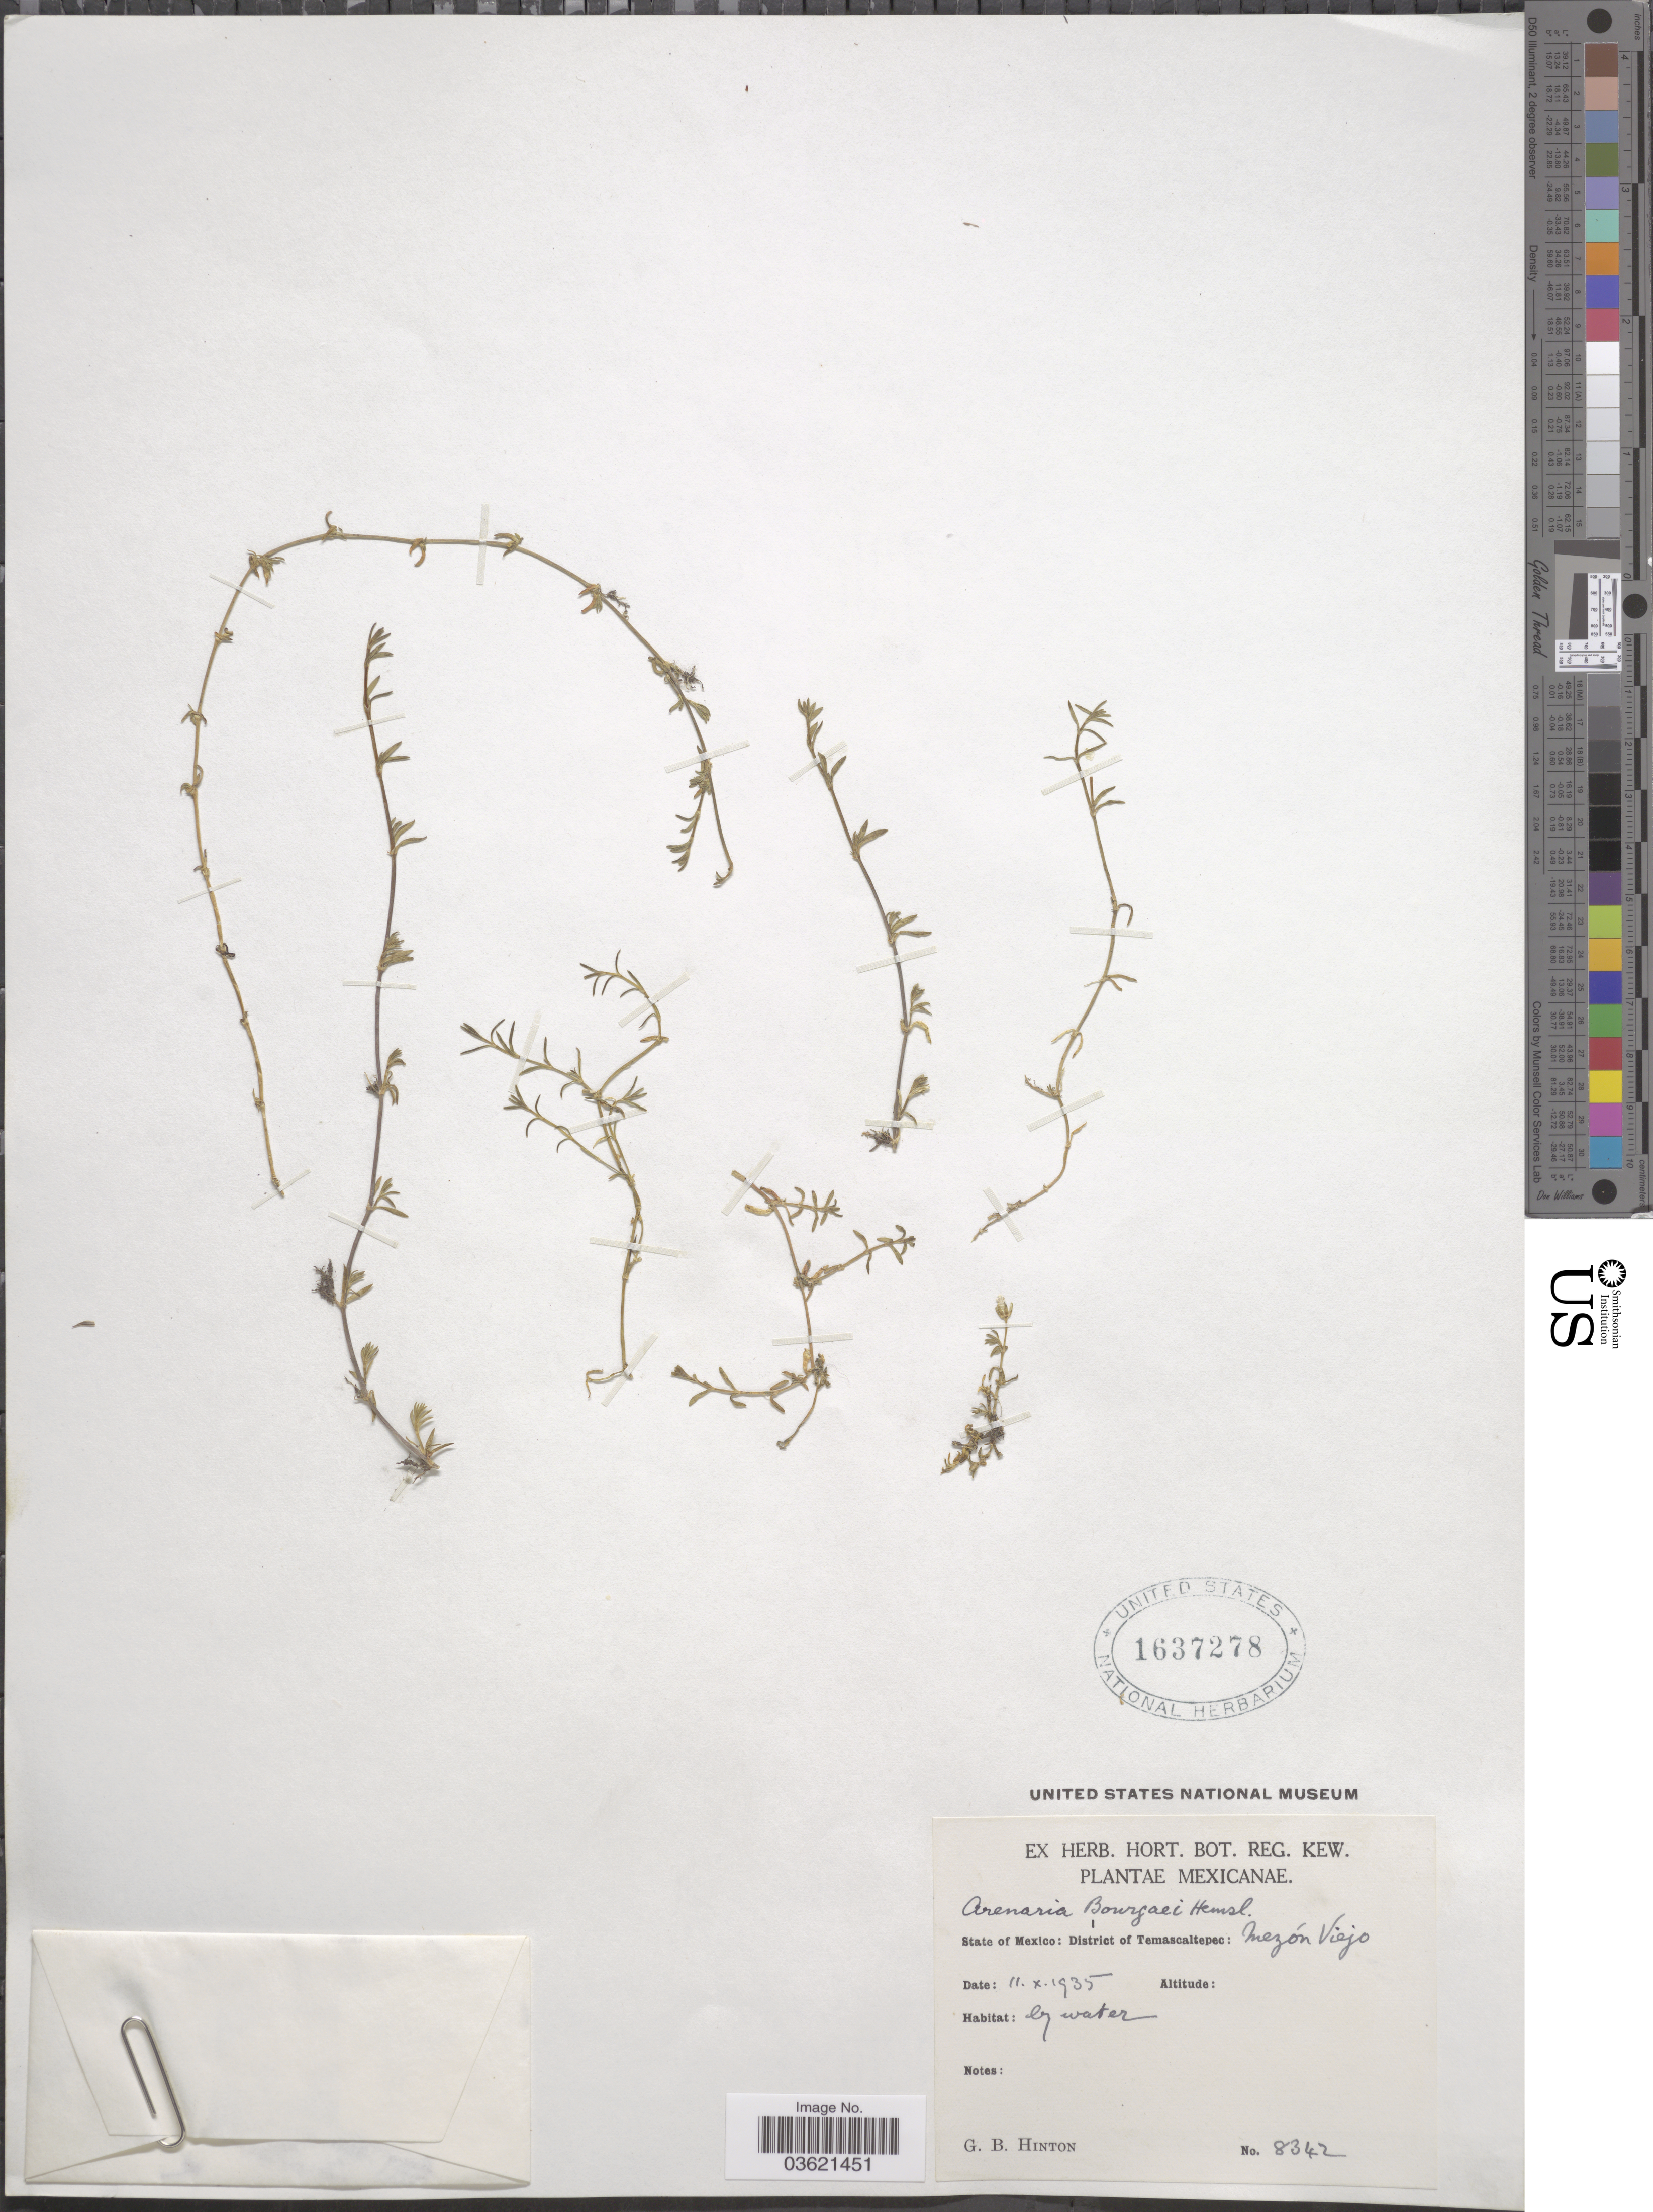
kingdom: Plantae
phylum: Tracheophyta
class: Magnoliopsida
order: Caryophyllales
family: Caryophyllaceae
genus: Arenaria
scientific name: Arenaria bourgaei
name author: Hemsl.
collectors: G. B. Hinton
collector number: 8342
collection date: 1935-10-11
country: Mexico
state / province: México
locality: District of Temascaltepec: Mezón Viejo.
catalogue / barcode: US 1637278